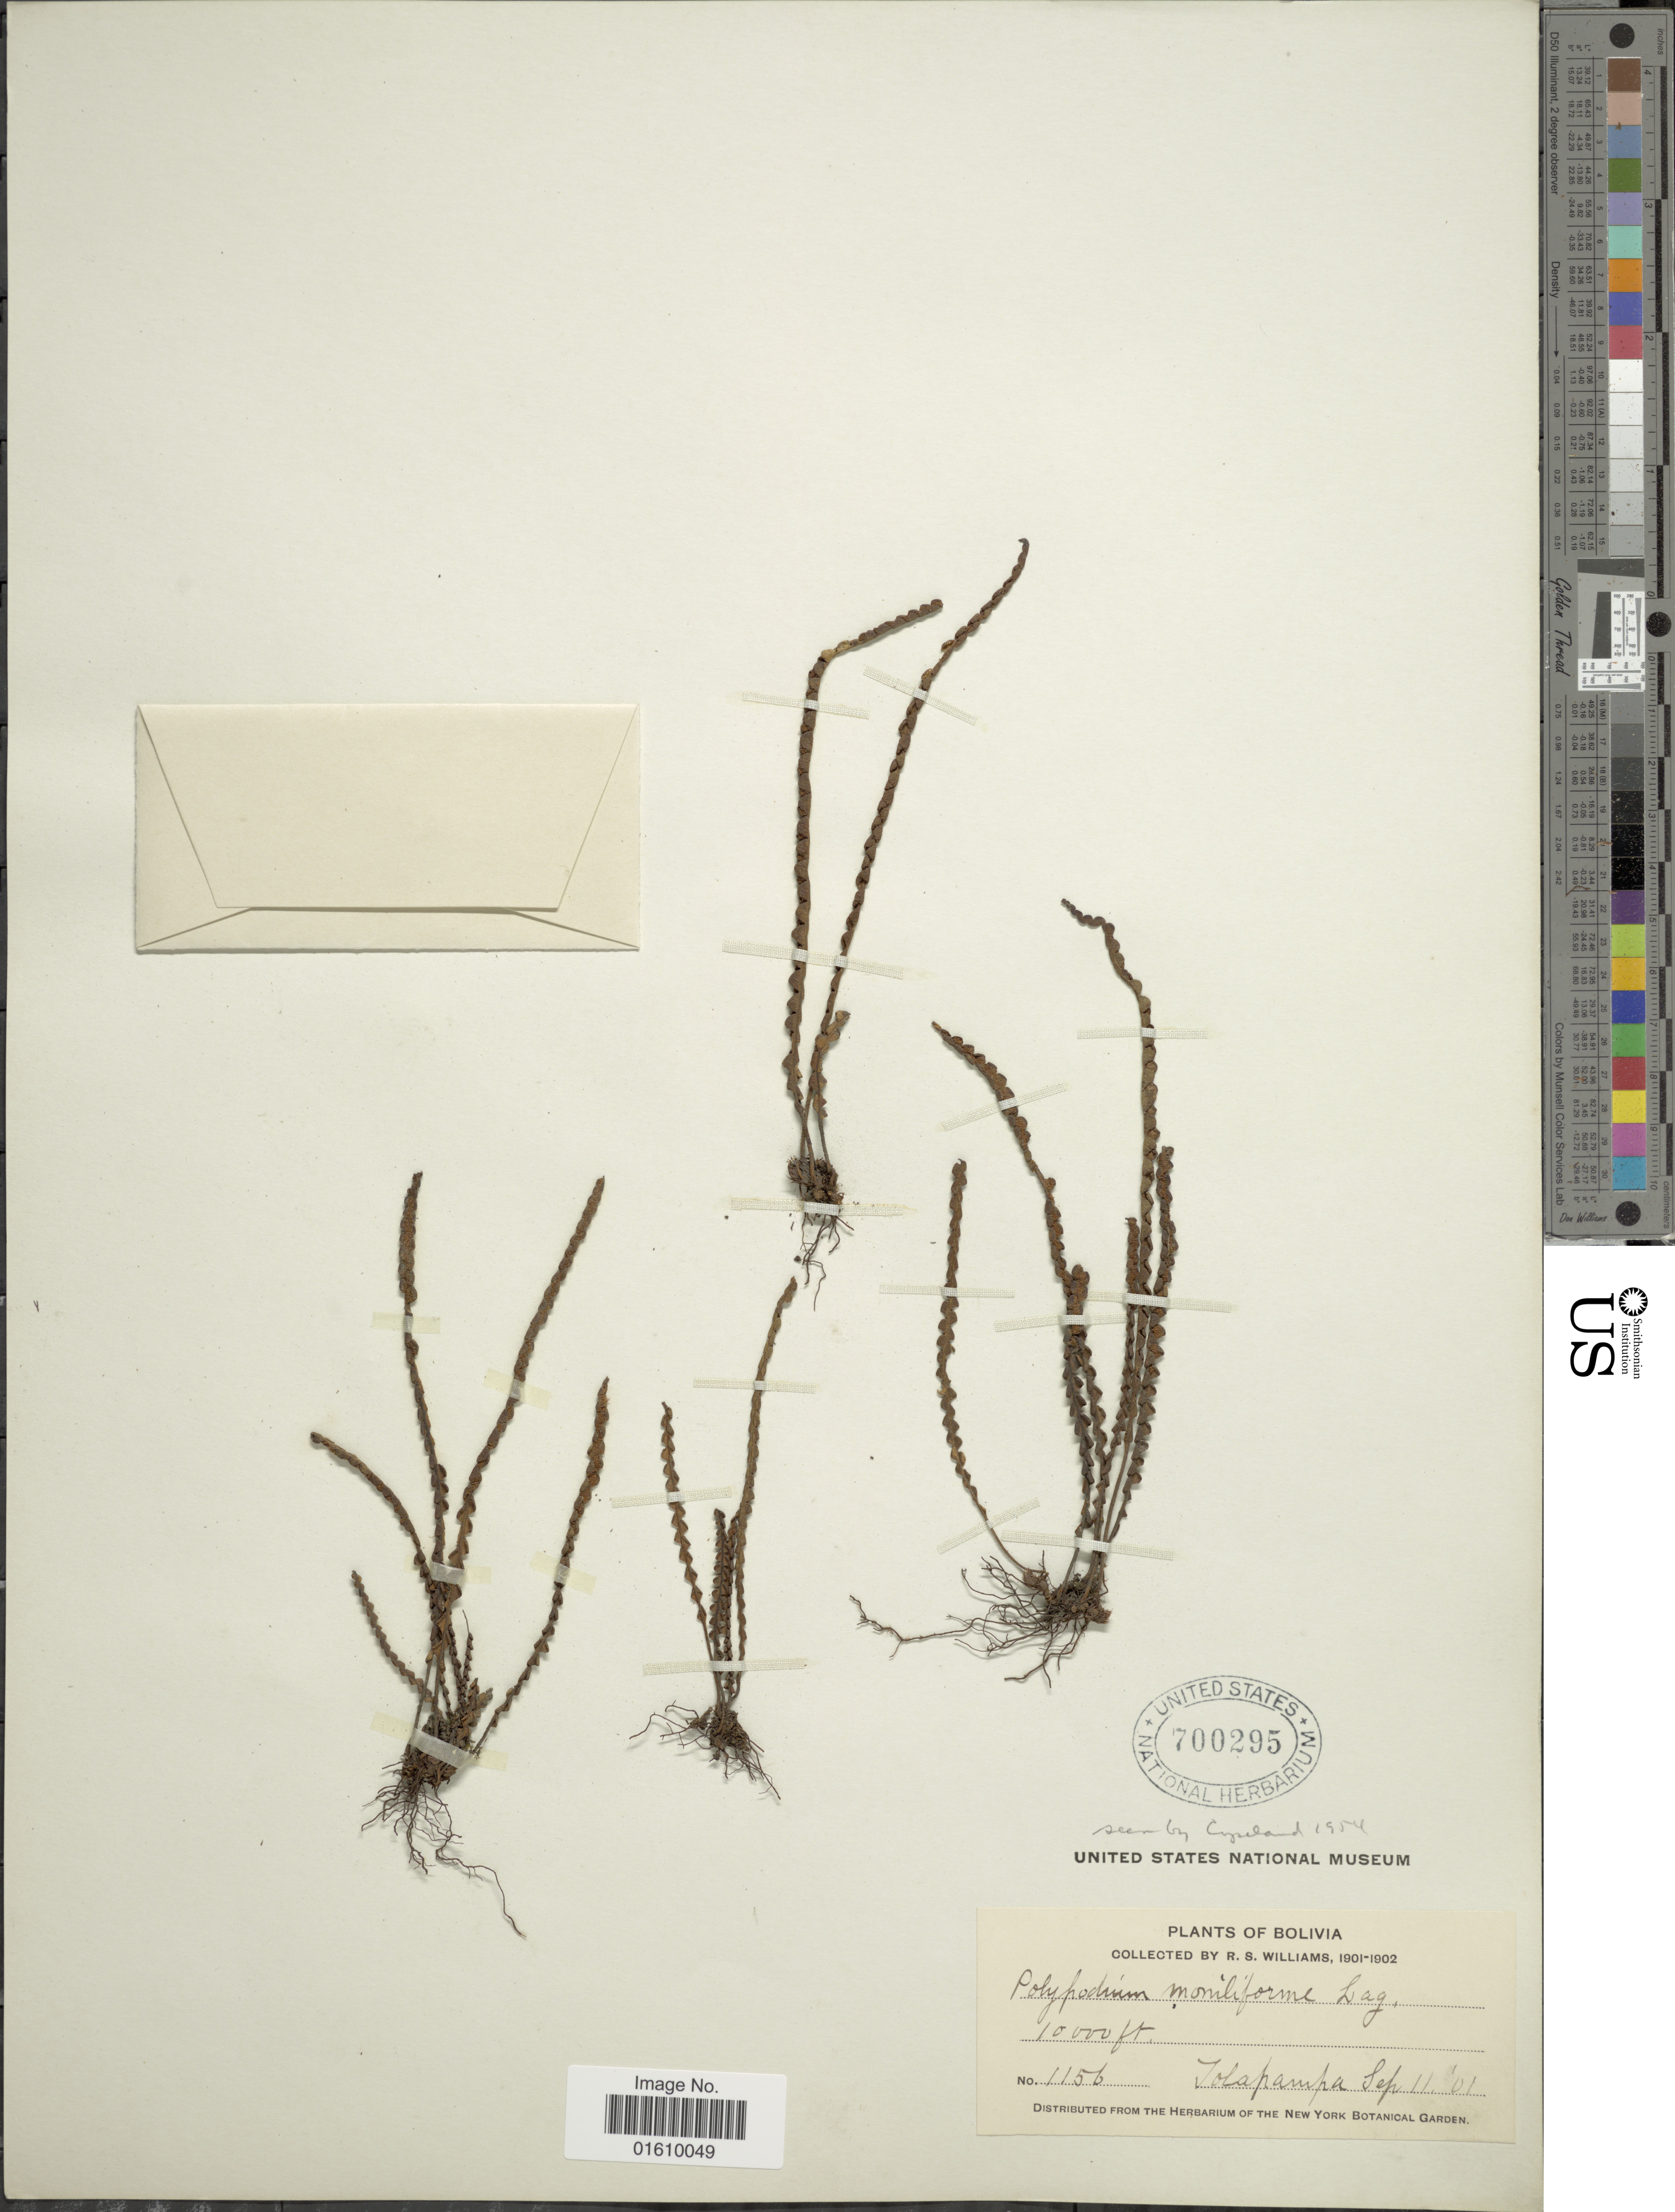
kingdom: Plantae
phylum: Tracheophyta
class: Polypodiopsida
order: Polypodiales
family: Polypodiaceae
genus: Melpomene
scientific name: Melpomene moniliformis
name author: (Lag. ex Sw.) A.R. Sm. & R.C. Moran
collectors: R. S. Williams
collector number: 1156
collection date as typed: Sept. 11, 1901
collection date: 1901-09-11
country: Bolivia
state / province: La Páz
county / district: Larecaja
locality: Tolapampa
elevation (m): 3048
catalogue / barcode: US 700295